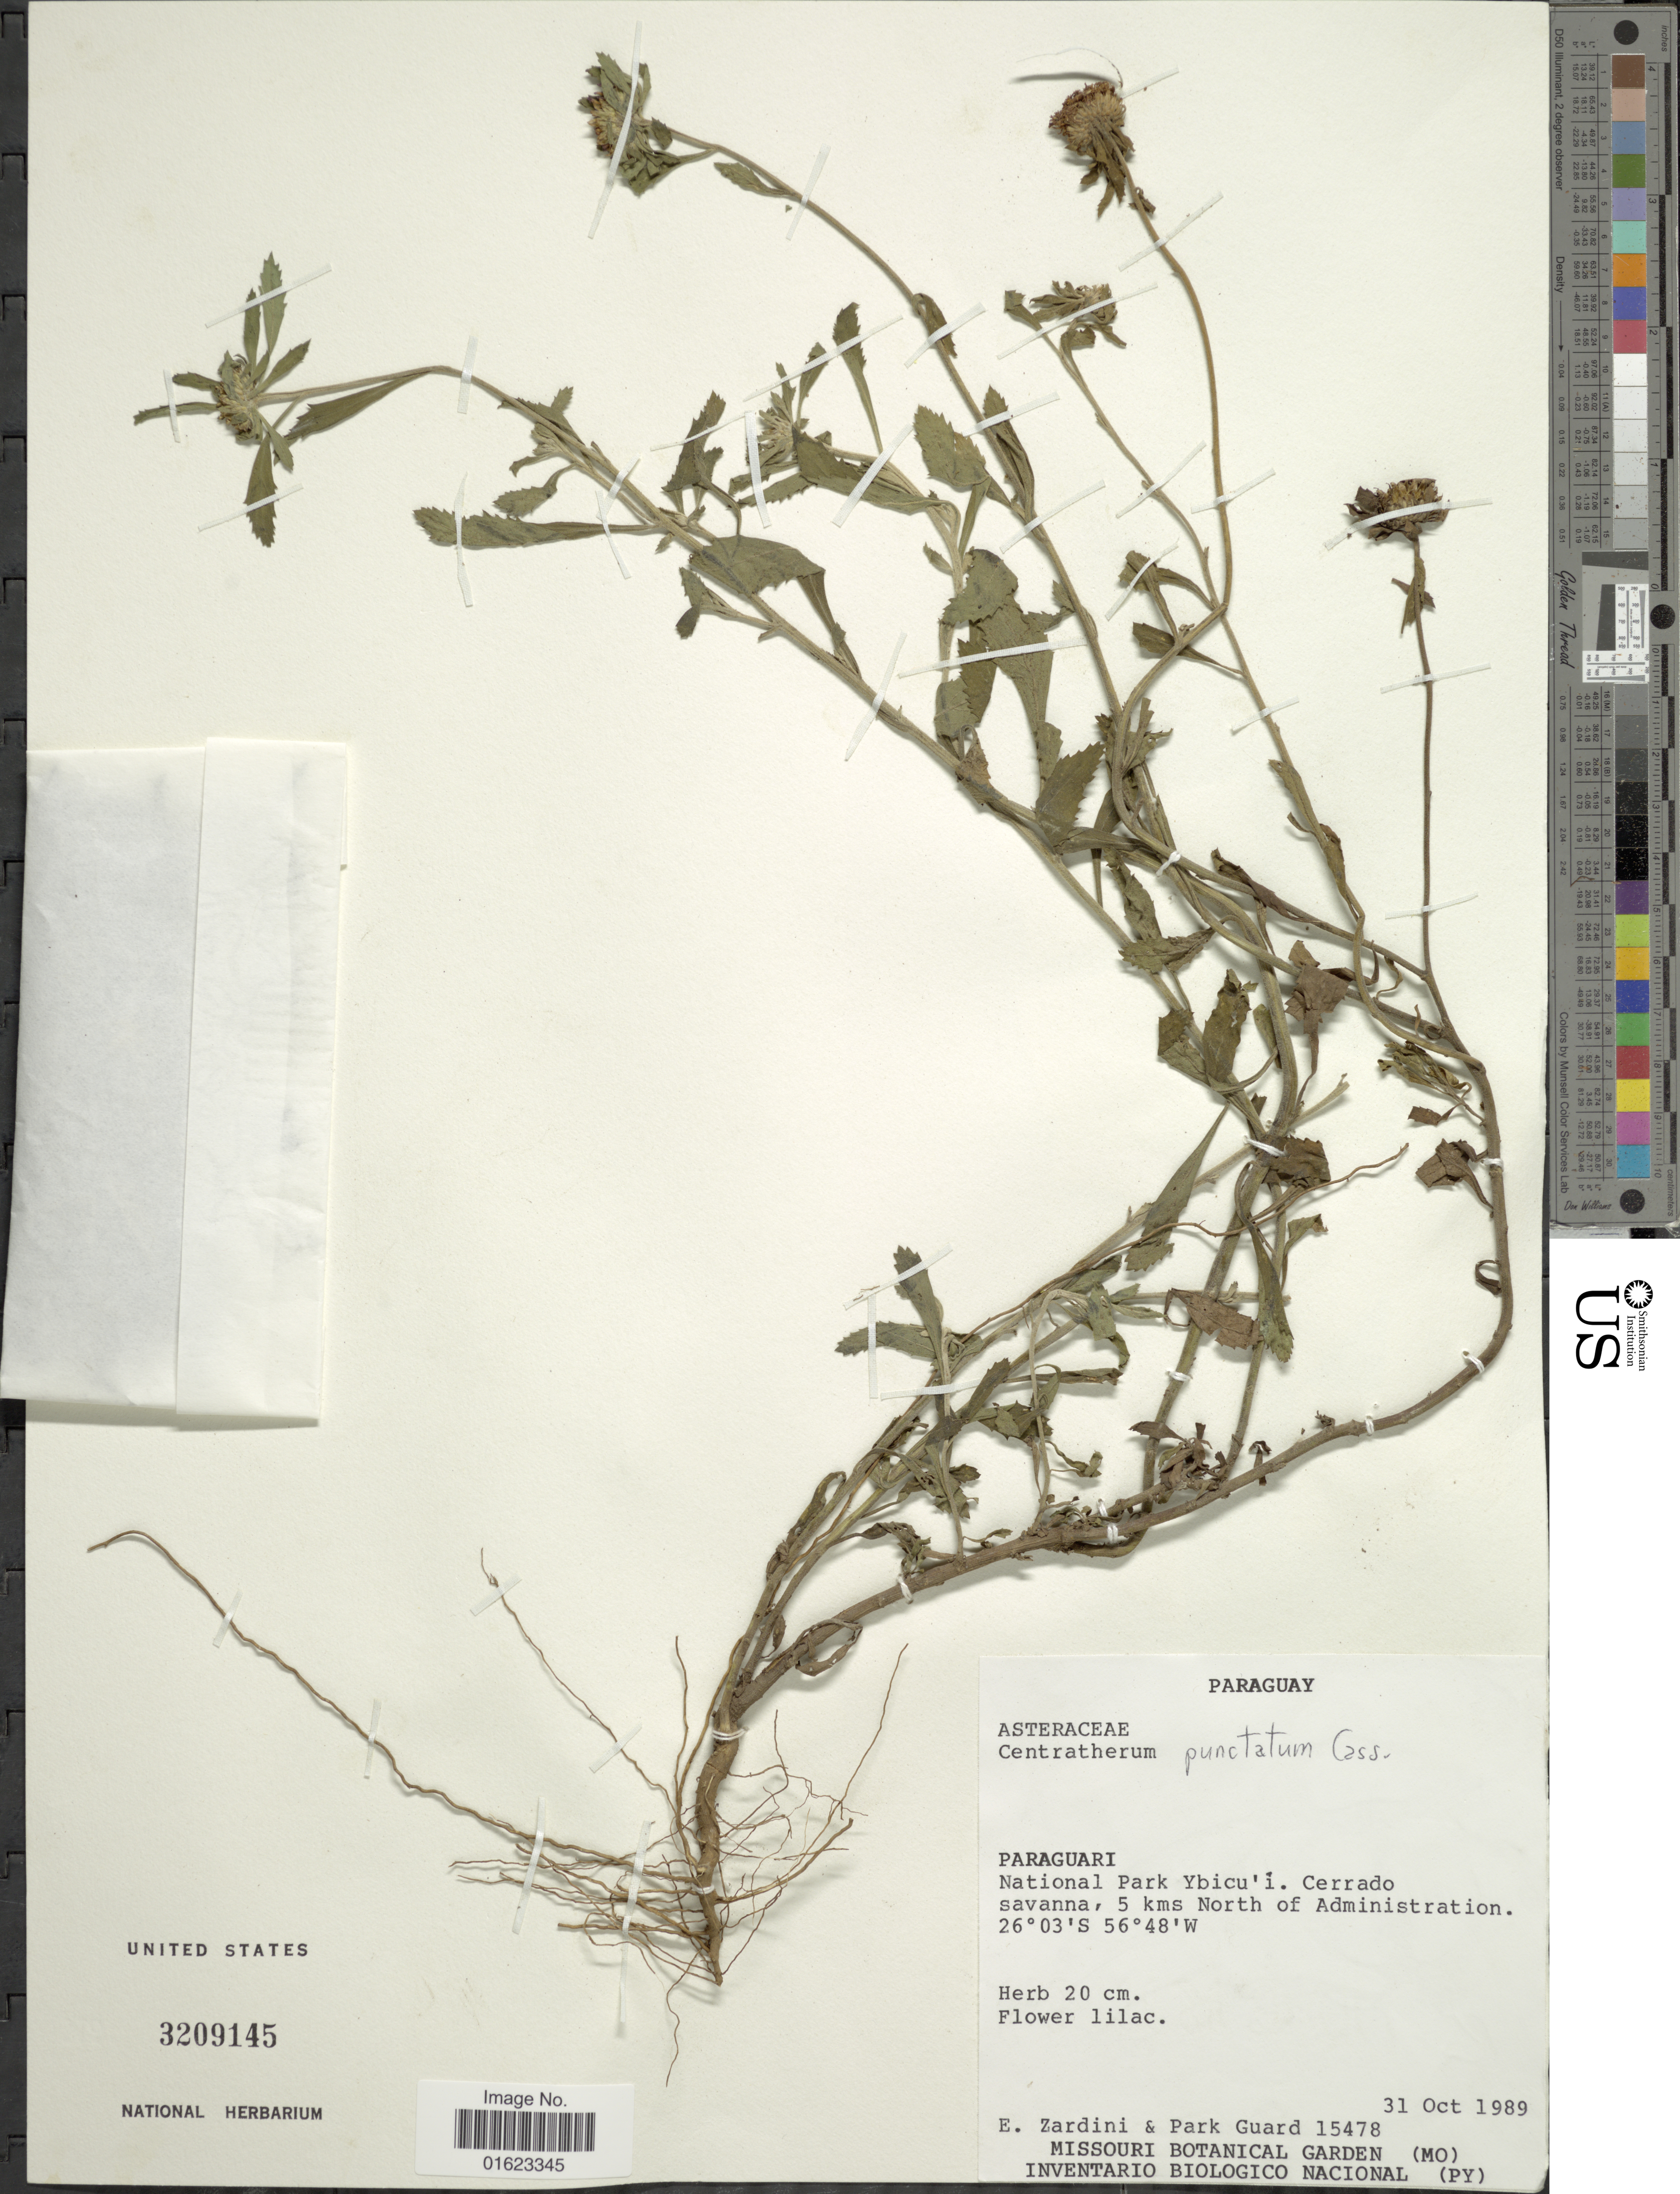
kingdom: Plantae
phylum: Tracheophyta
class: Magnoliopsida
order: Asterales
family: Asteraceae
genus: Centratherum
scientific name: Centratherum punctatum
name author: Cass.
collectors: E. M. Zardini & Park guard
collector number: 15478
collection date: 1989-10-31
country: Paraguay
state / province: Paraguari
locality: Paraguari, National Park Ybicu'i. Cerrado savanna, 5 kms North of Administration.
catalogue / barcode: US 3209145